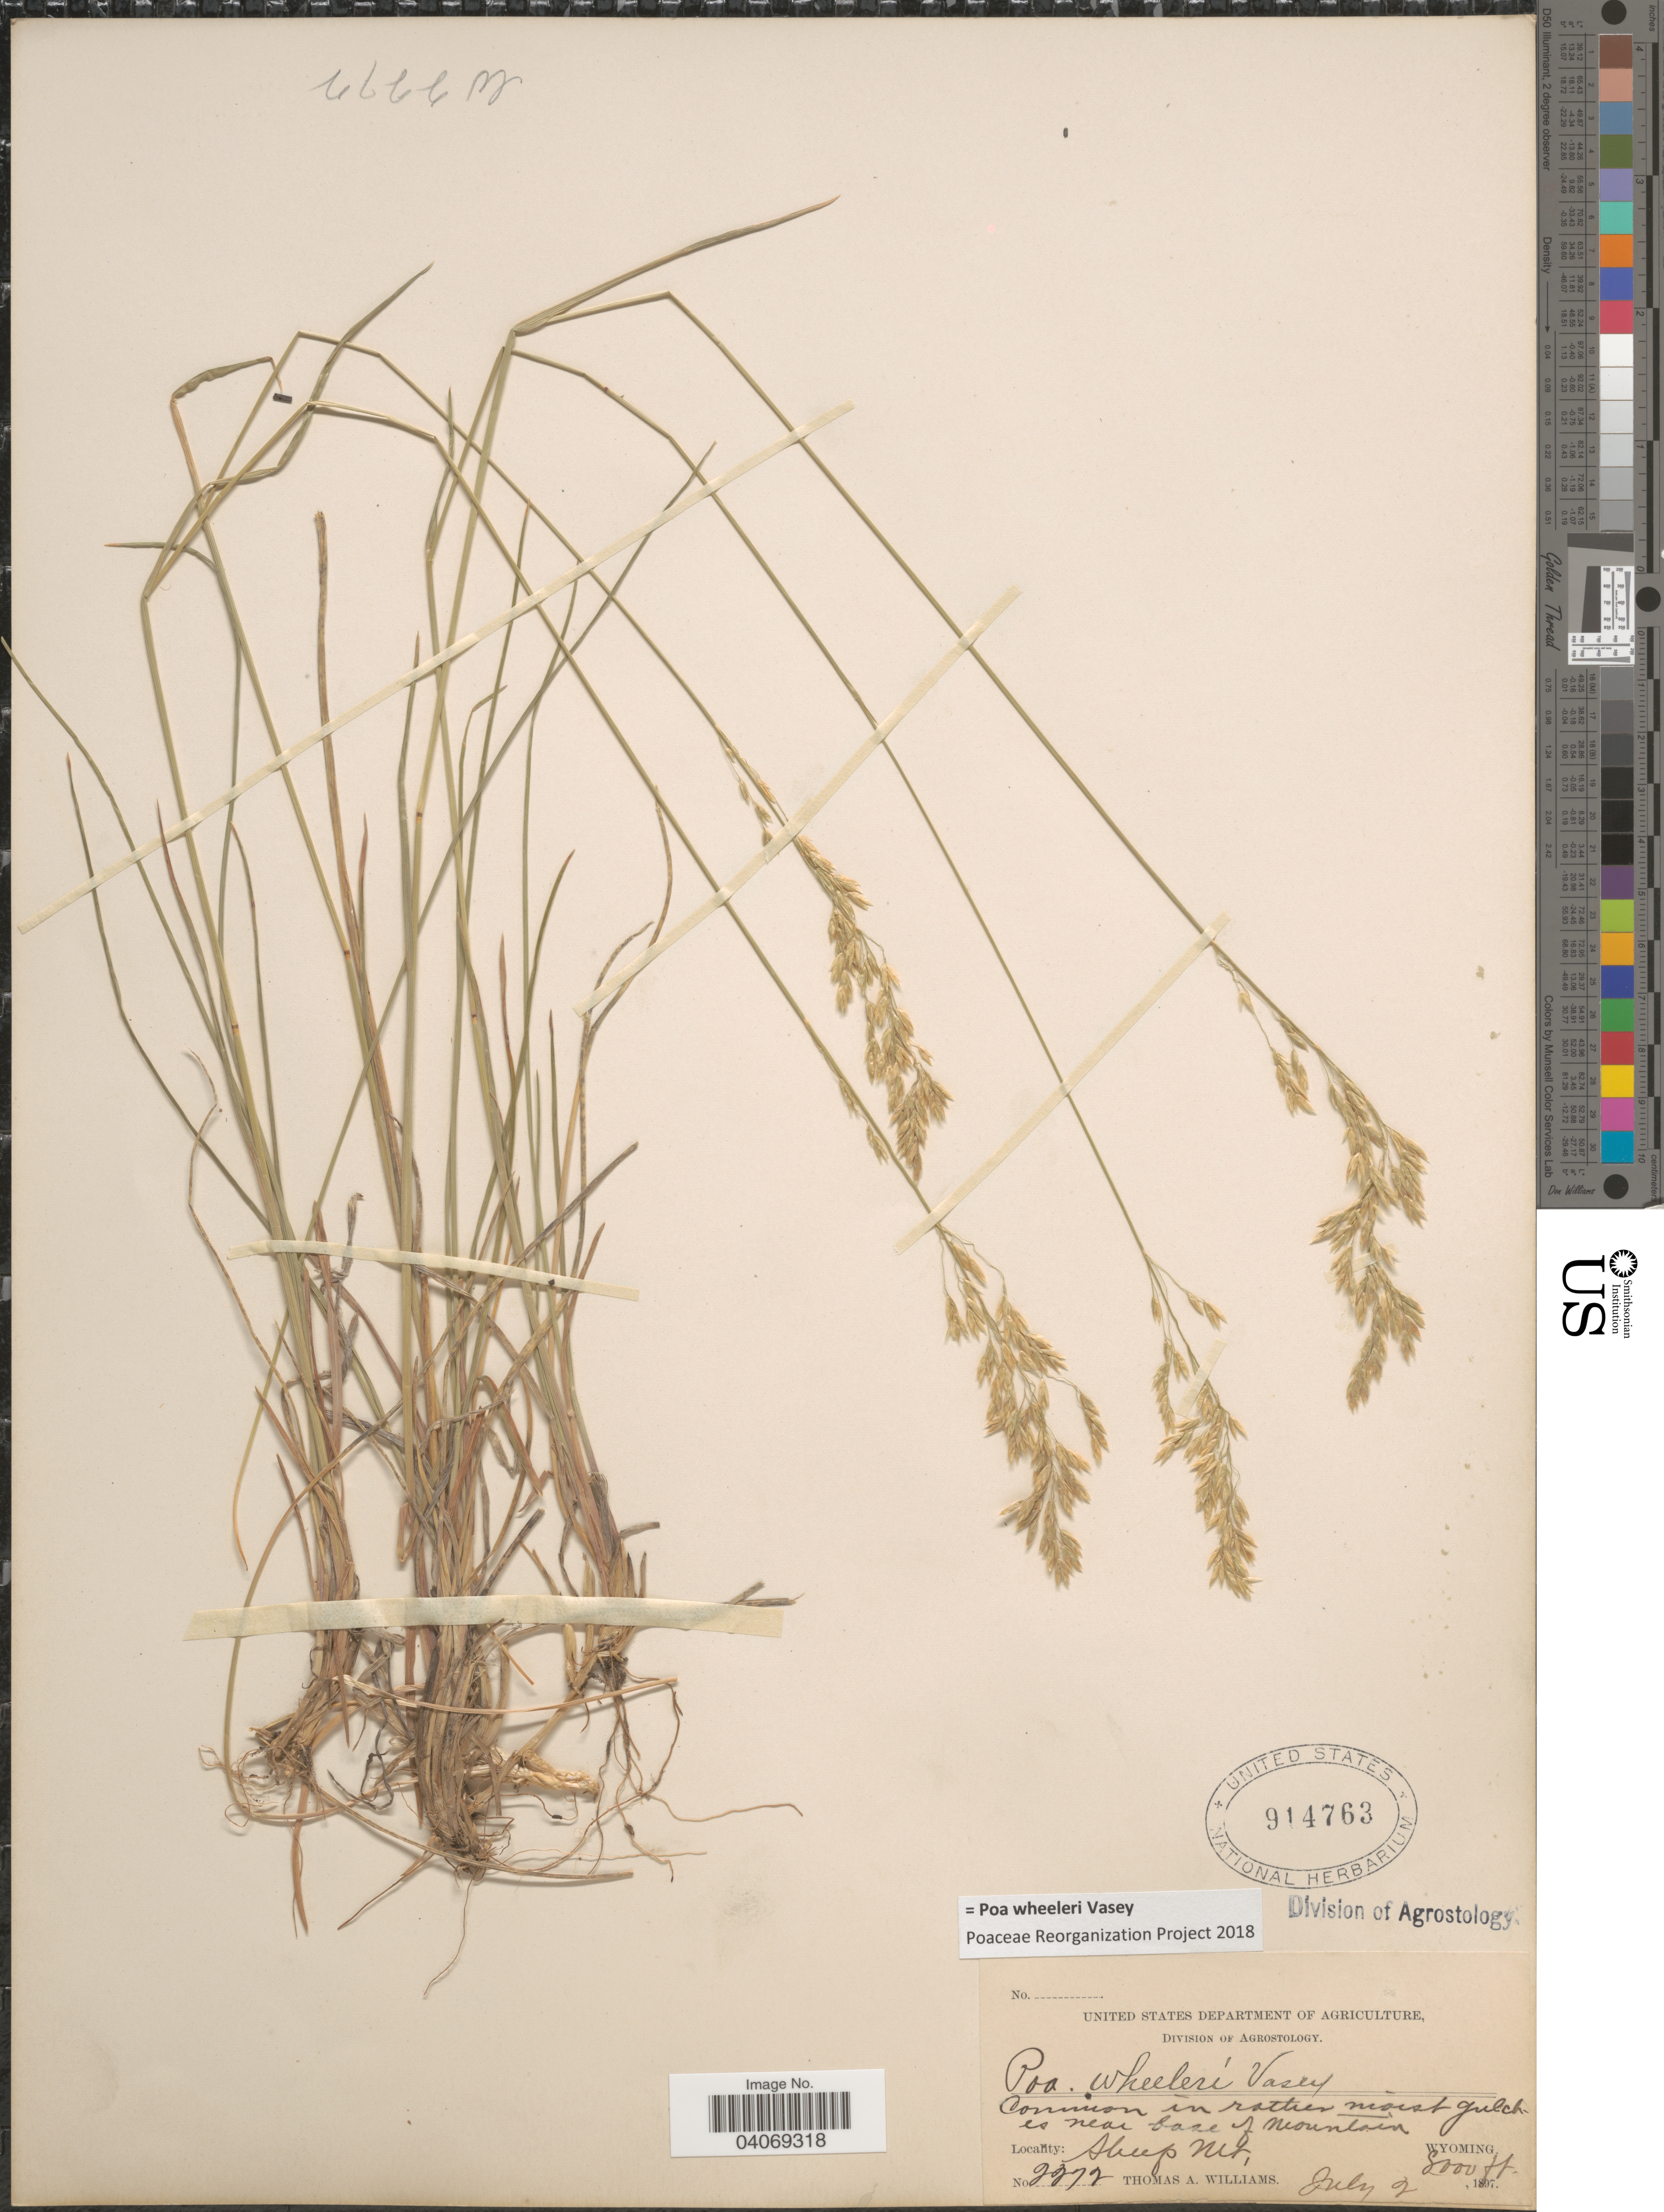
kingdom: Plantae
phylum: Tracheophyta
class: Liliopsida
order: Poales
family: Poaceae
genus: Poa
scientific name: Poa wheeleri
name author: Vasey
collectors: T. A. Williams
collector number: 2272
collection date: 1897-07-02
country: United States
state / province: Wyoming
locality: Common in rather moist gulches near base of mountain. Sheep Mt.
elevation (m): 2438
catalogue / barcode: US 914763